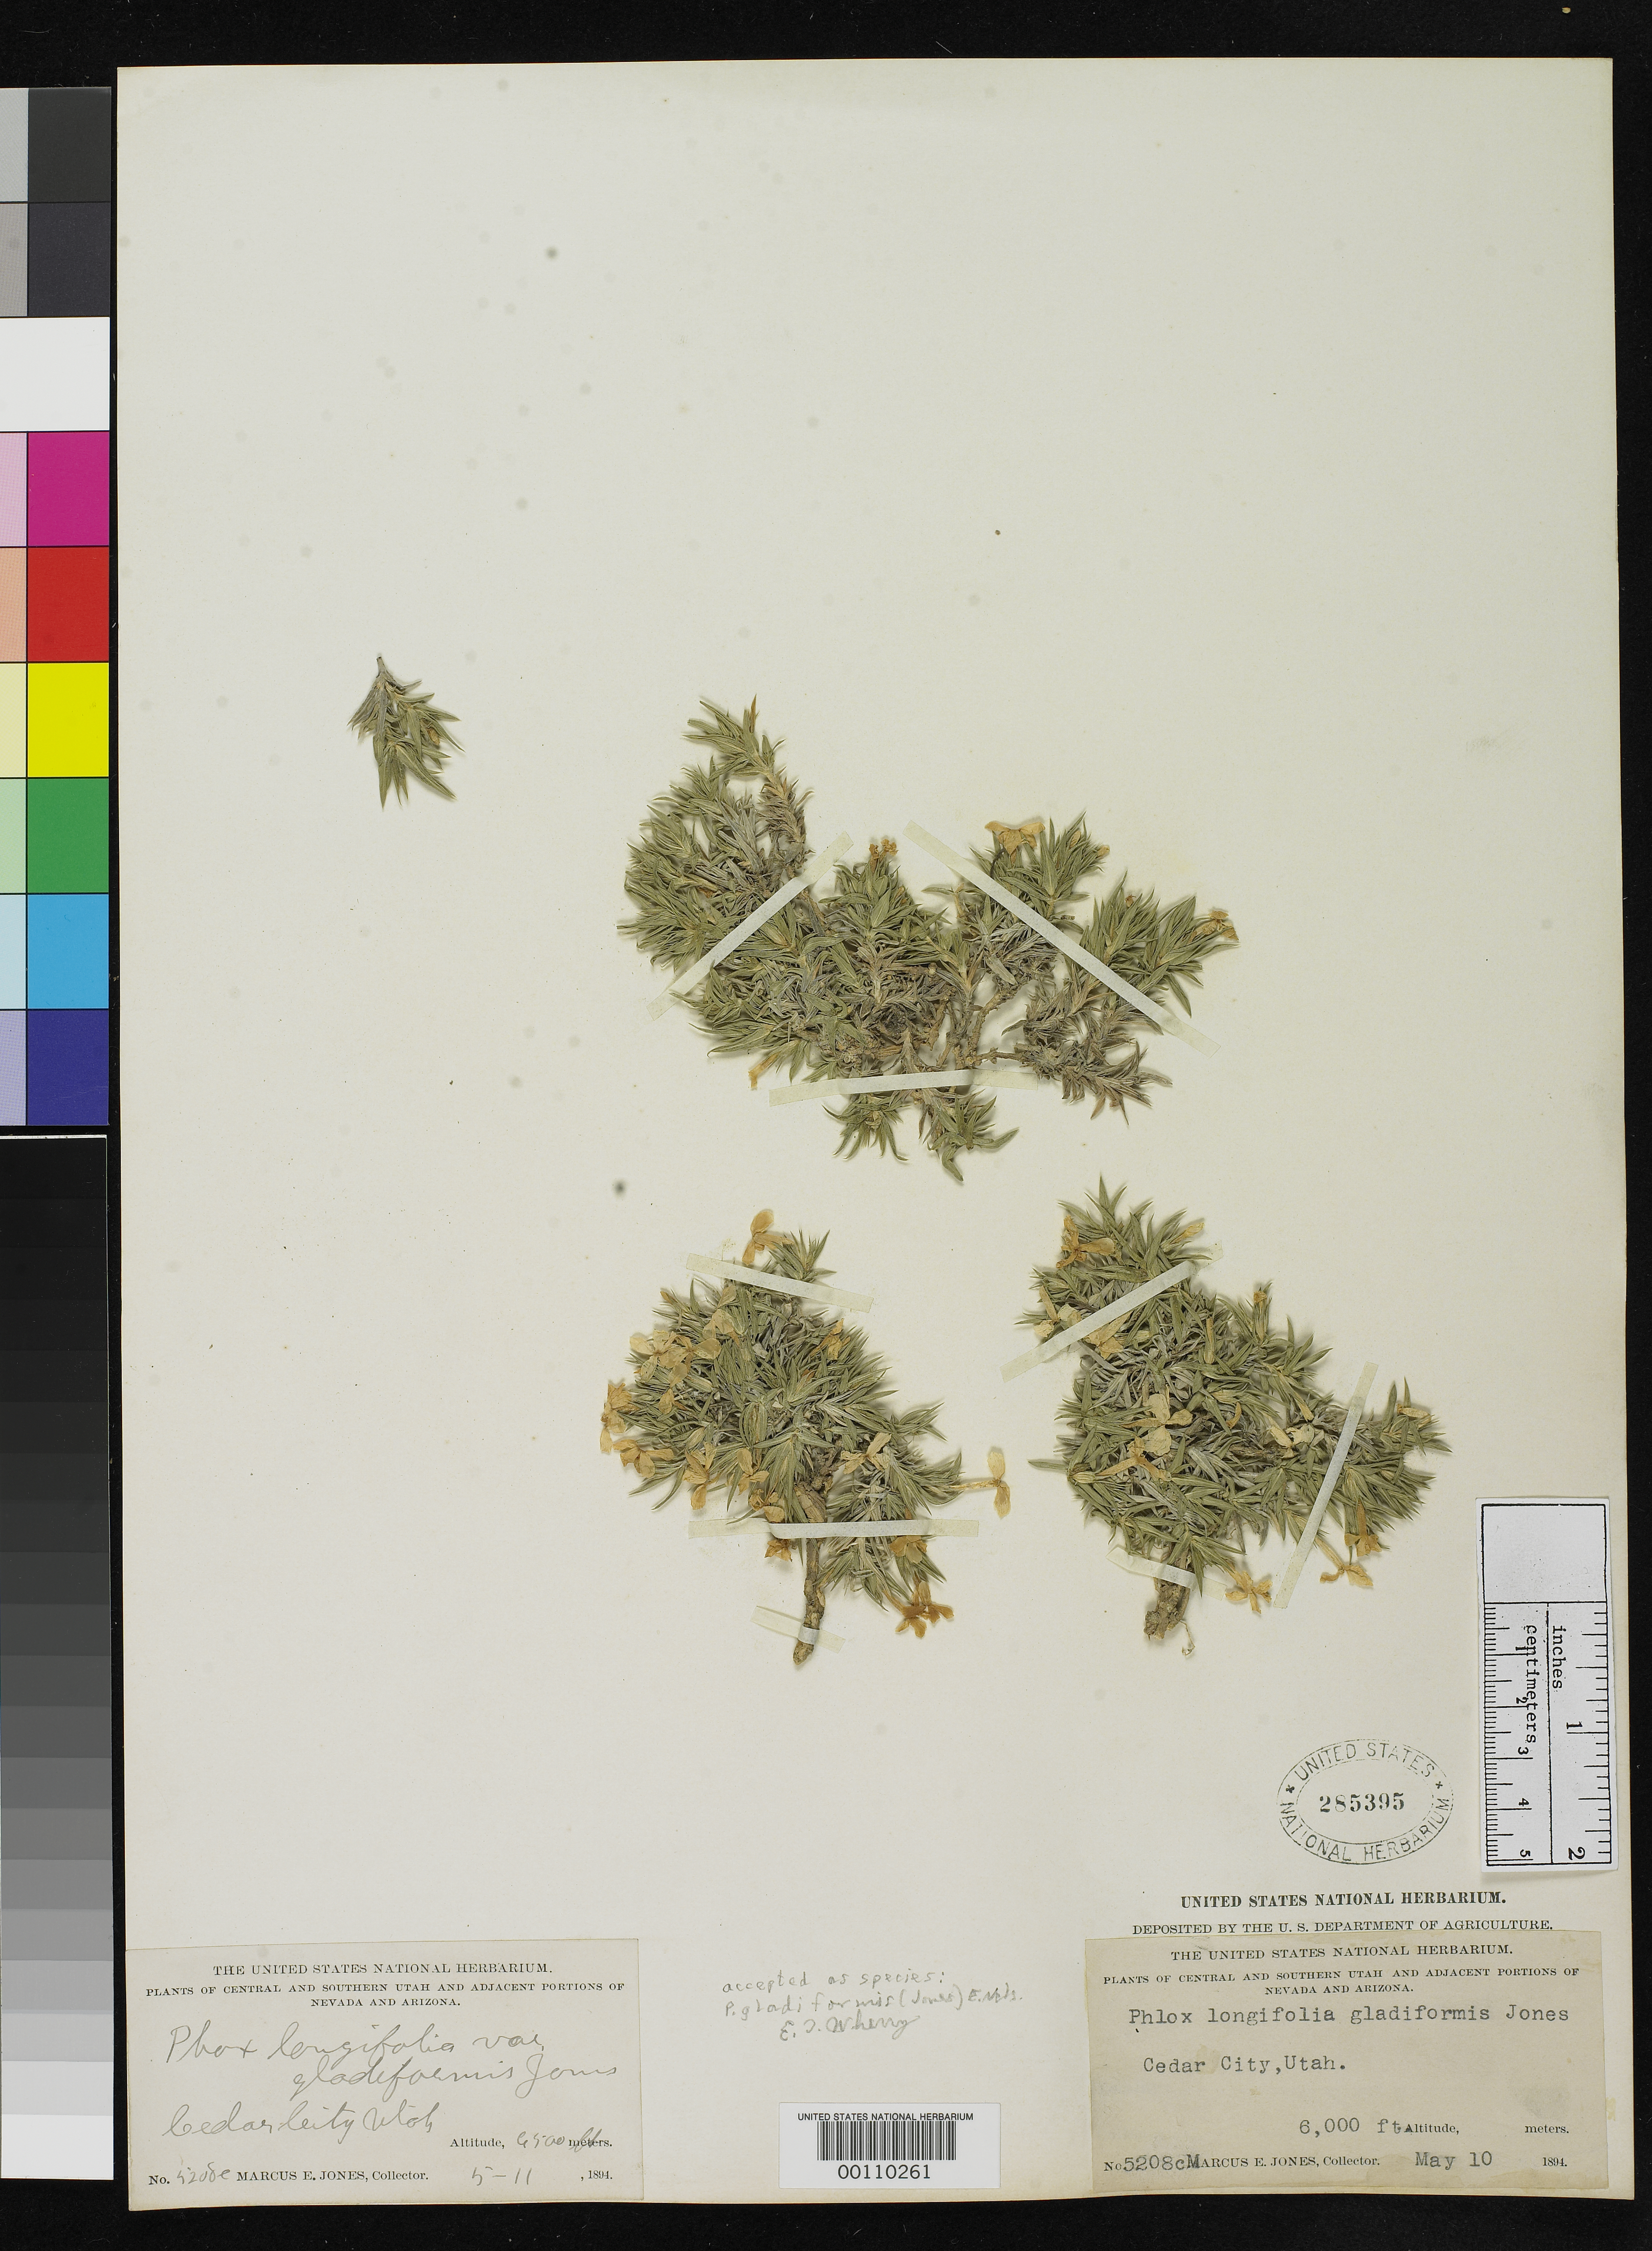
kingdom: Plantae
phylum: Tracheophyta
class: Magnoliopsida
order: Ericales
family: Polemoniaceae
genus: Phlox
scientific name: Phlox longifolia var. gladiformis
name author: M.E. Jones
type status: Isotype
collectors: M. E. Jones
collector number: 5208 C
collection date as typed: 11 May 1894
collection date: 1894-05-11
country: United States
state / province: Utah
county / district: Iron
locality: Cedar City.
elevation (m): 1981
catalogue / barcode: US 285395